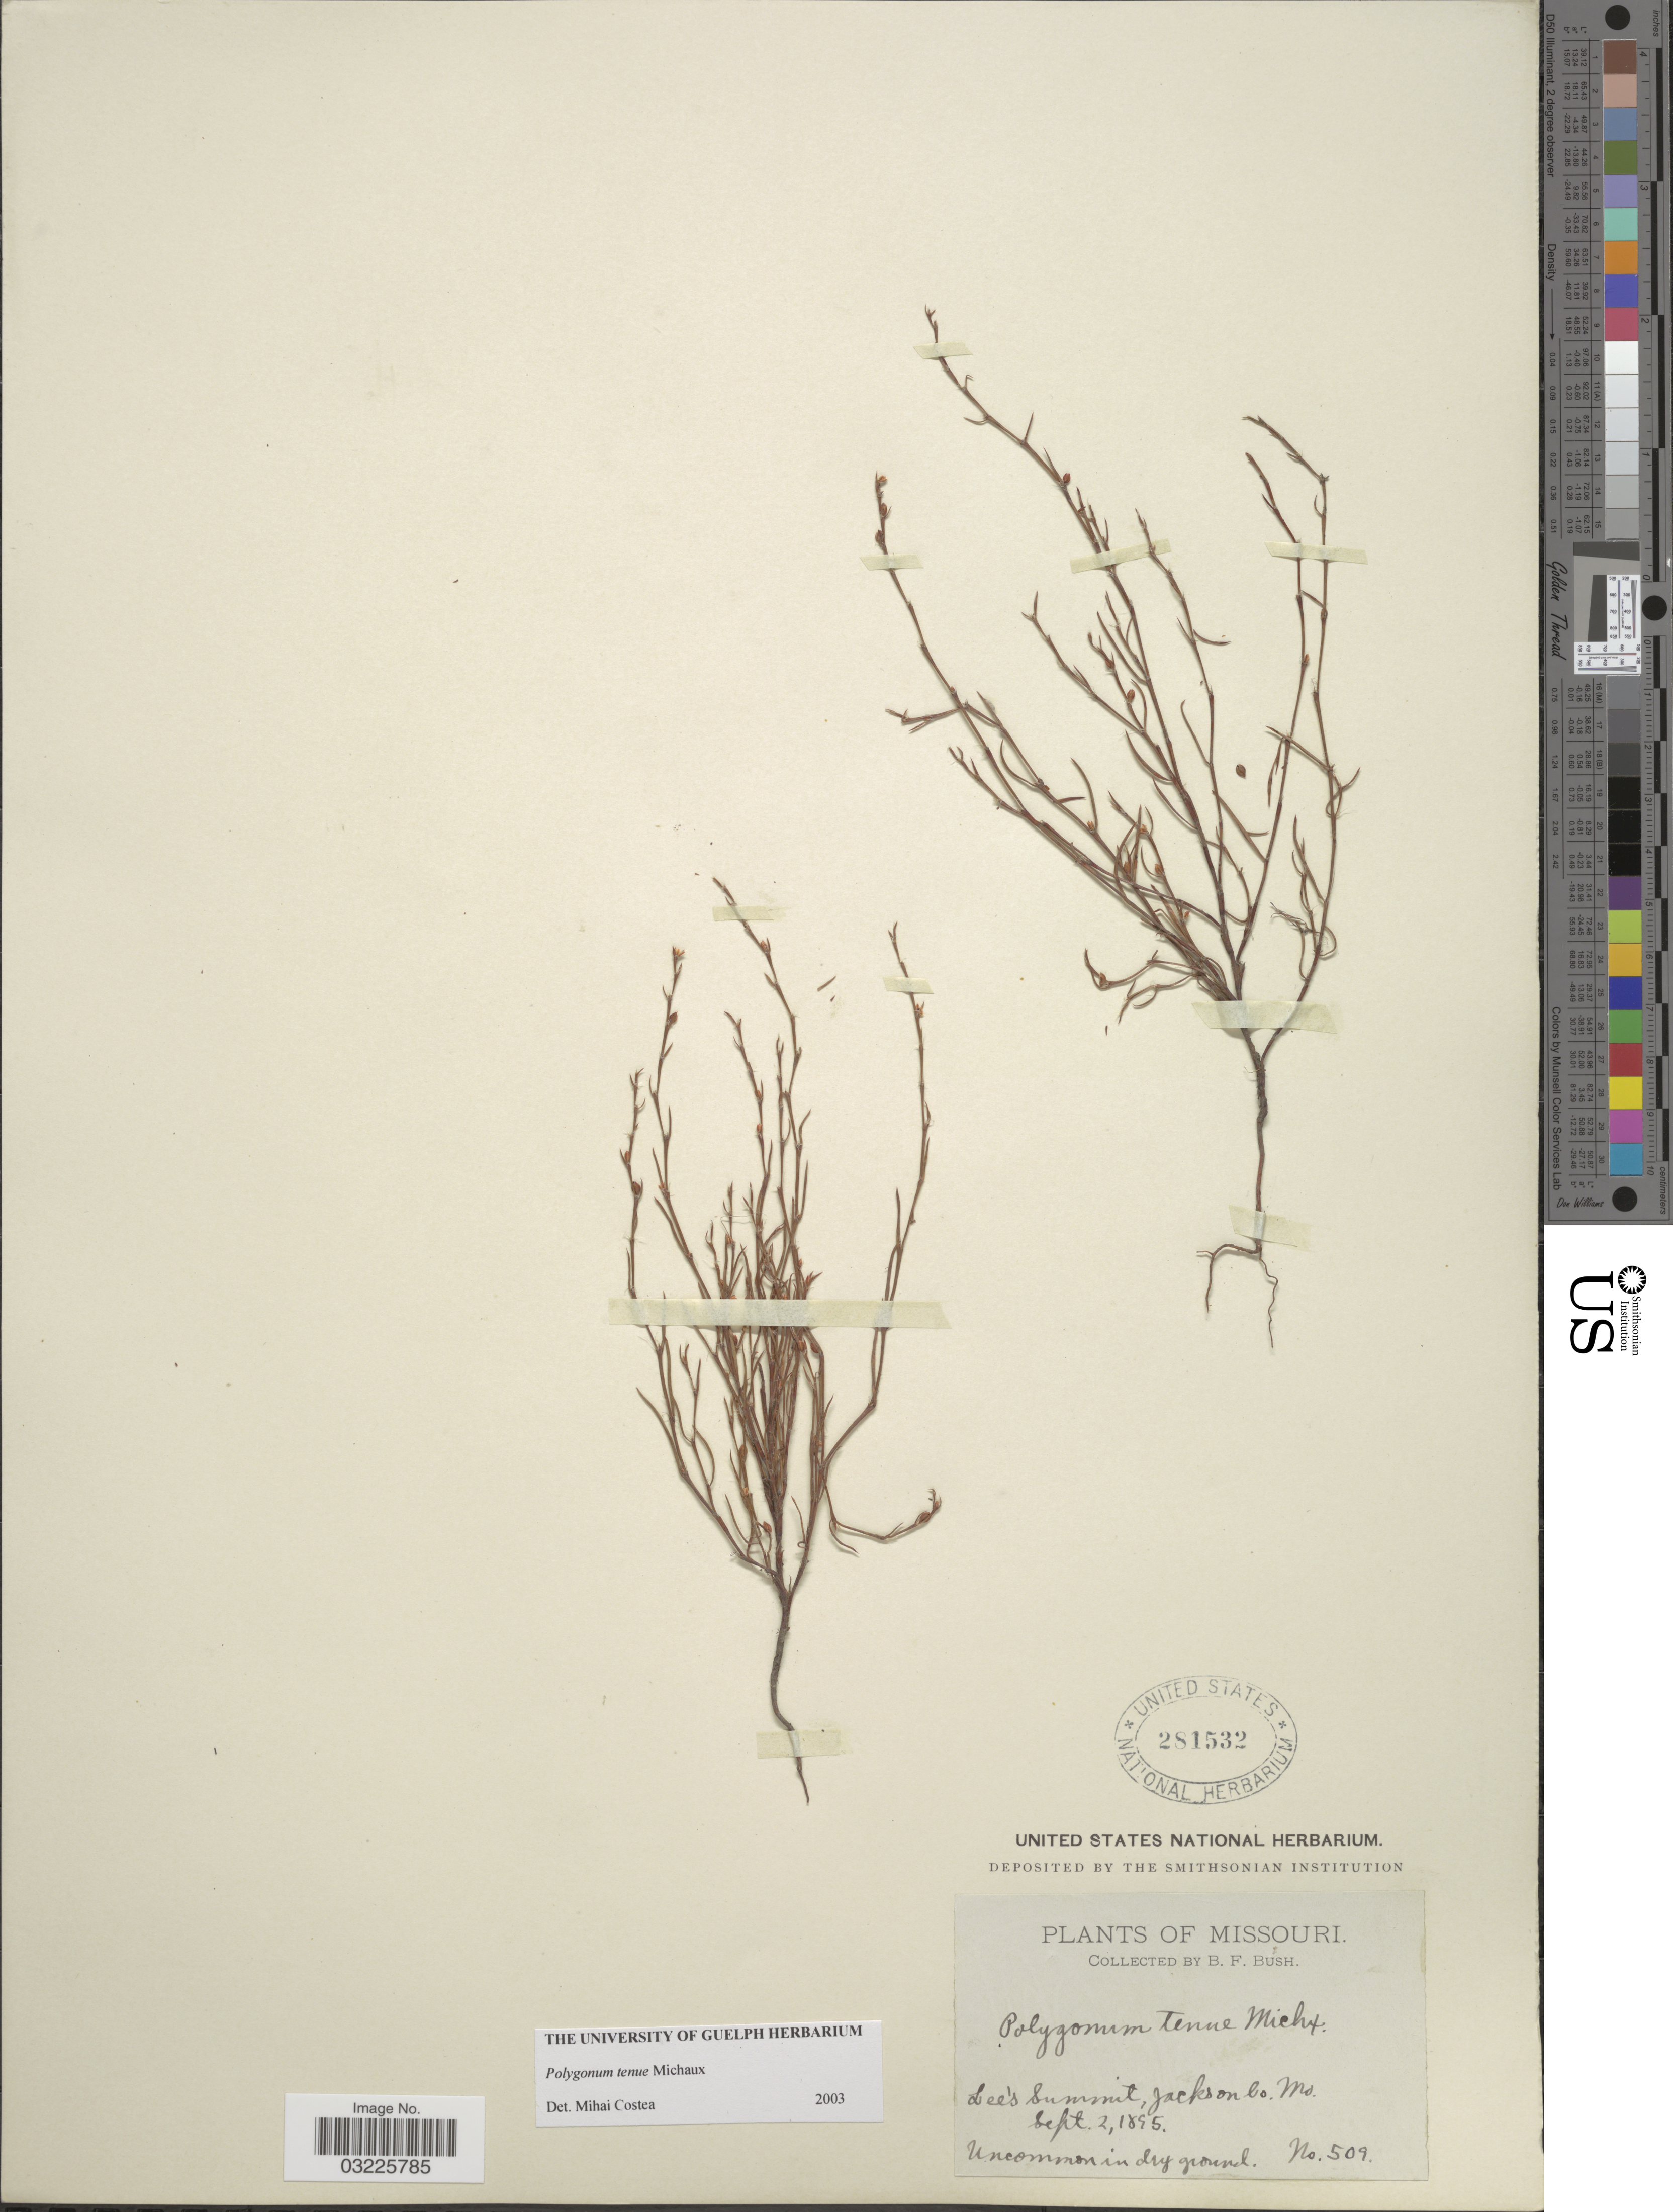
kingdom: Plantae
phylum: Tracheophyta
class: Magnoliopsida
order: Caryophyllales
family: Polygonaceae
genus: Polygonum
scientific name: Polygonum tenue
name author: F. Michx.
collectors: B. F. Bush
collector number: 509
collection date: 1895-09-02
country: United States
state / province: Missouri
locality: Lee's Summit, Jackson Co.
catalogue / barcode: US 281532